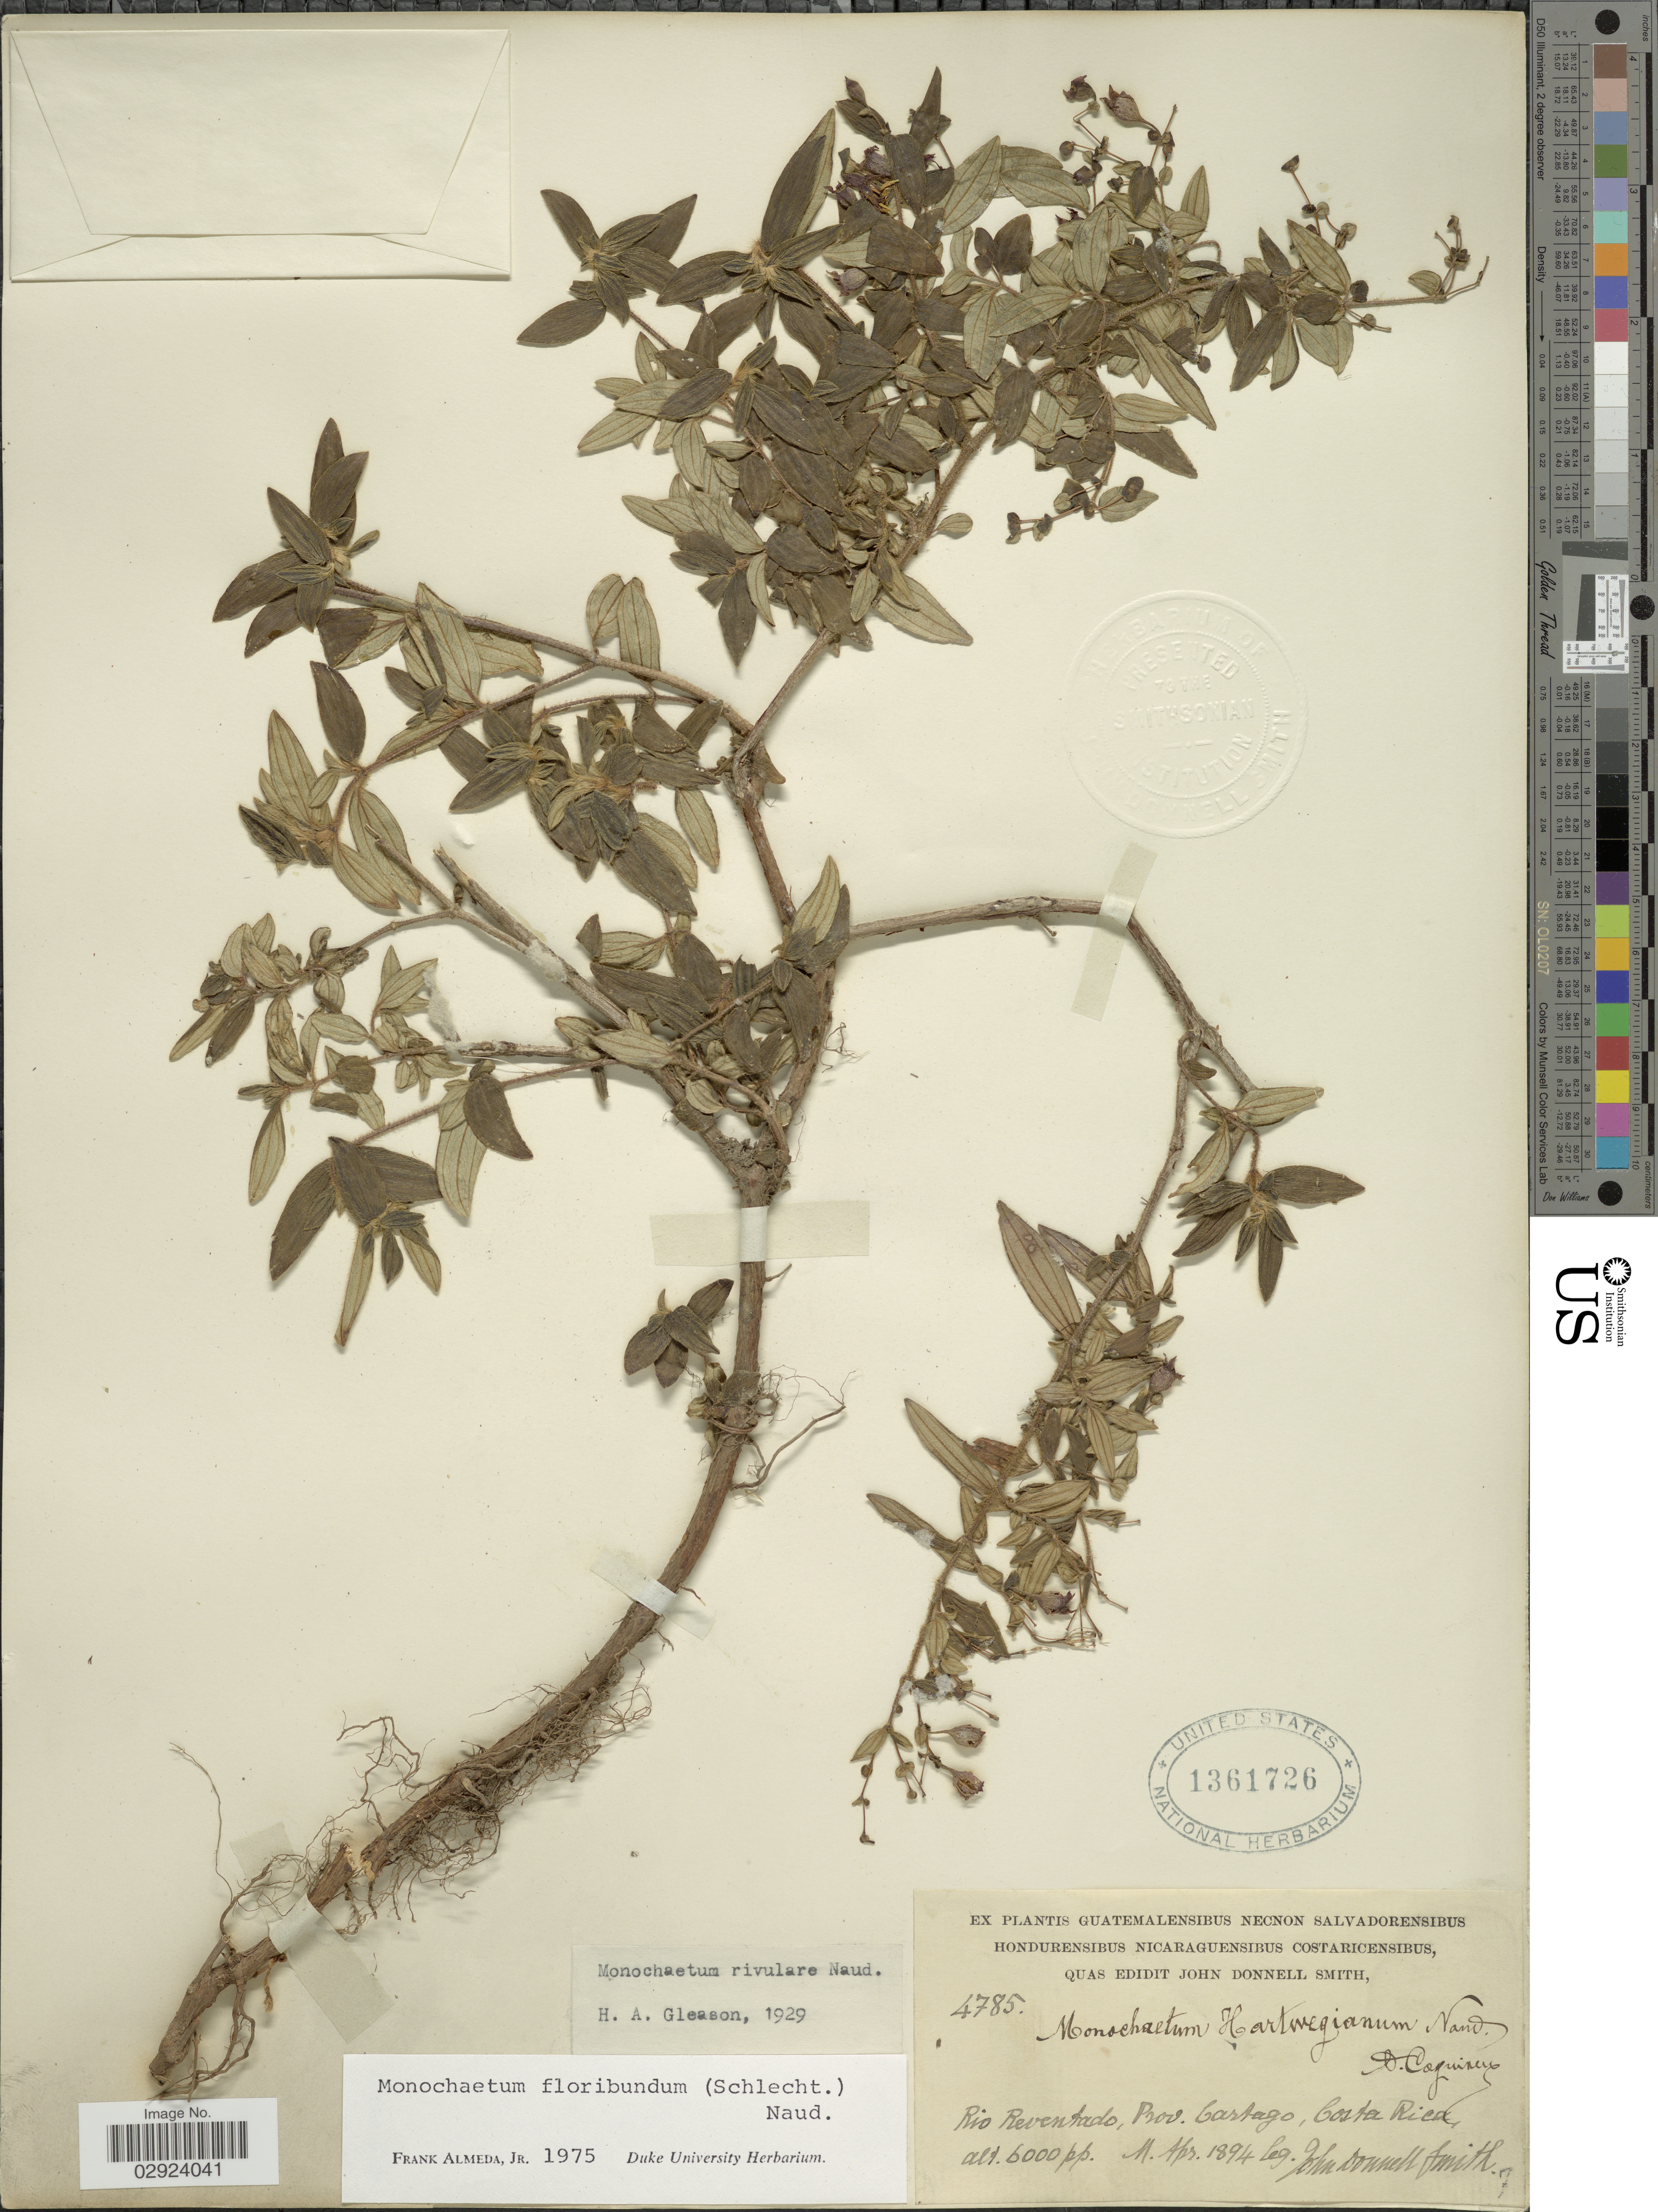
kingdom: Plantae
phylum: Tracheophyta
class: Magnoliopsida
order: Myrtales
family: Melastomataceae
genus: Monochaetum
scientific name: Monochaetum floribundum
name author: (Schltdl.) Naudin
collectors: J. Donnell Smith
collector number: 4785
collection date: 1894-04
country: Costa Rica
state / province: Cartago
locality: Rio Reventado.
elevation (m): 1829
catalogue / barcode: US 1361726